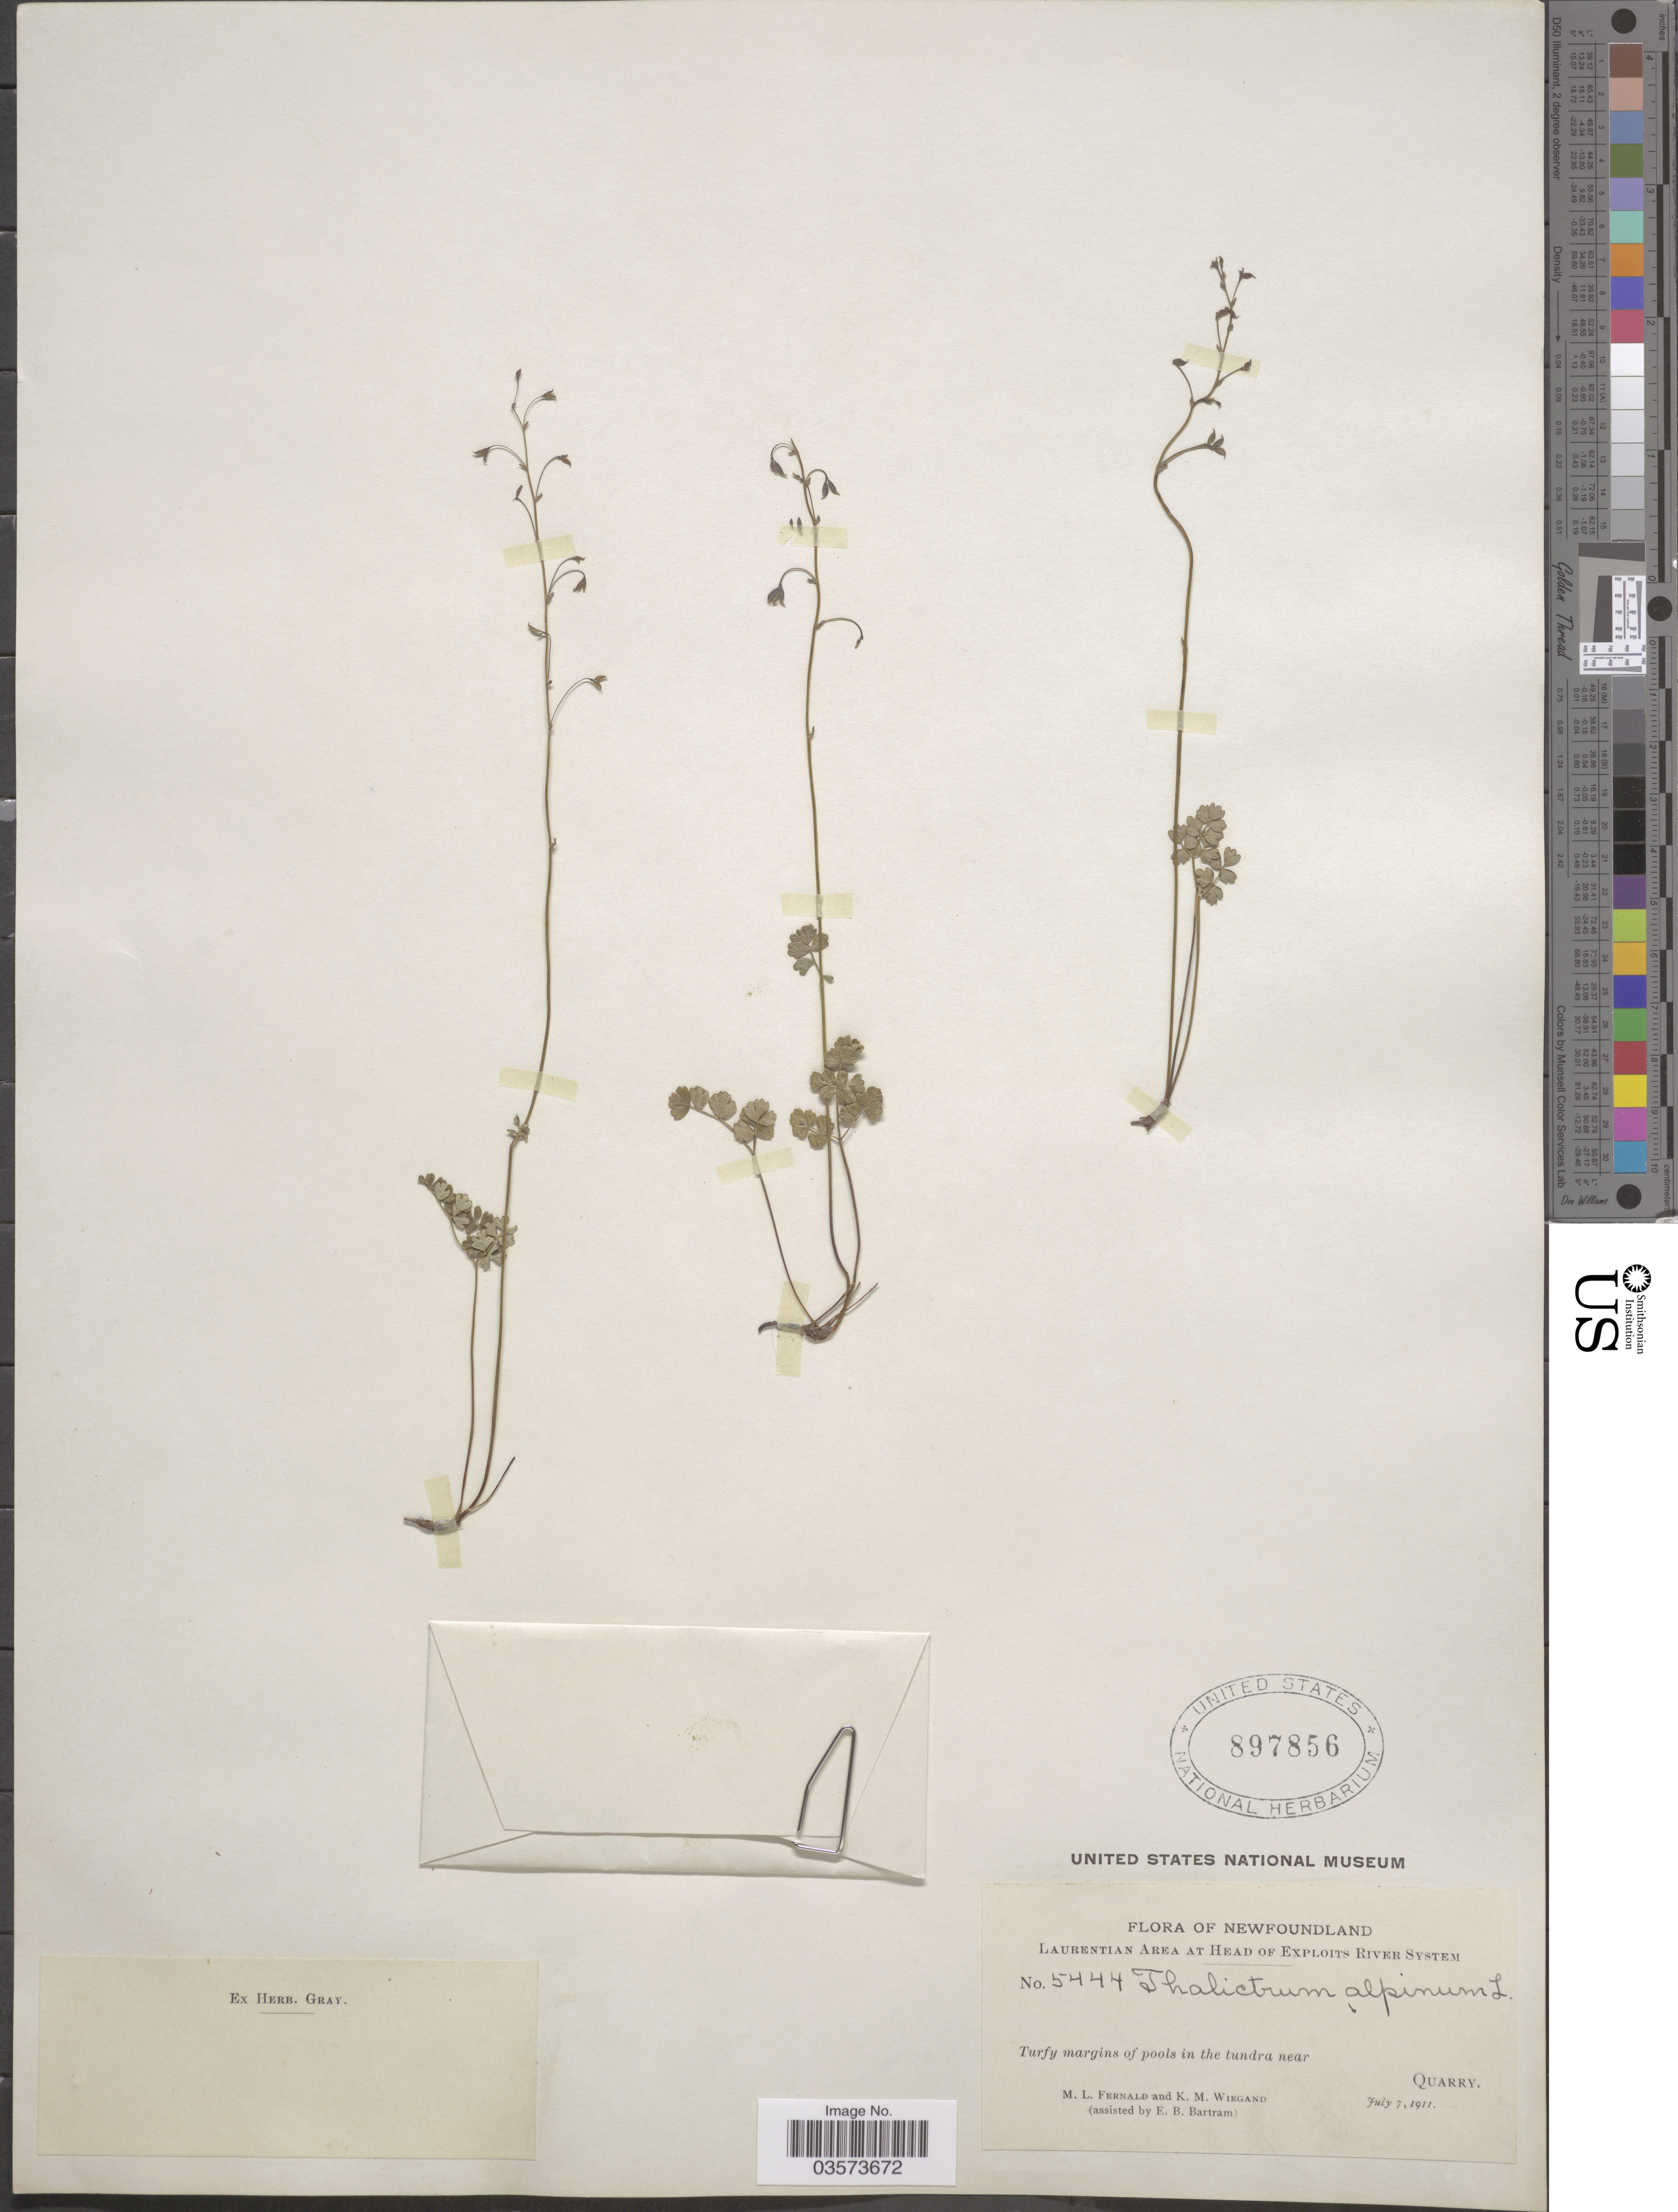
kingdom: Plantae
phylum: Tracheophyta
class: Magnoliopsida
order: Ranunculales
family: Ranunculaceae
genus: Thalictrum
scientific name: Thalictrum alpinum var. typicum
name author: B. Boivin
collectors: M. L. Fernald, K. M. Wiegand & E. B. Bartram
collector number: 5444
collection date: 1911-07-07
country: Canada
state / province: Newfoundland and Labrador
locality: Laurentian Area at Head of Exploits River System. Turfy margins of pools in the tundra near Quarry.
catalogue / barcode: US 897856